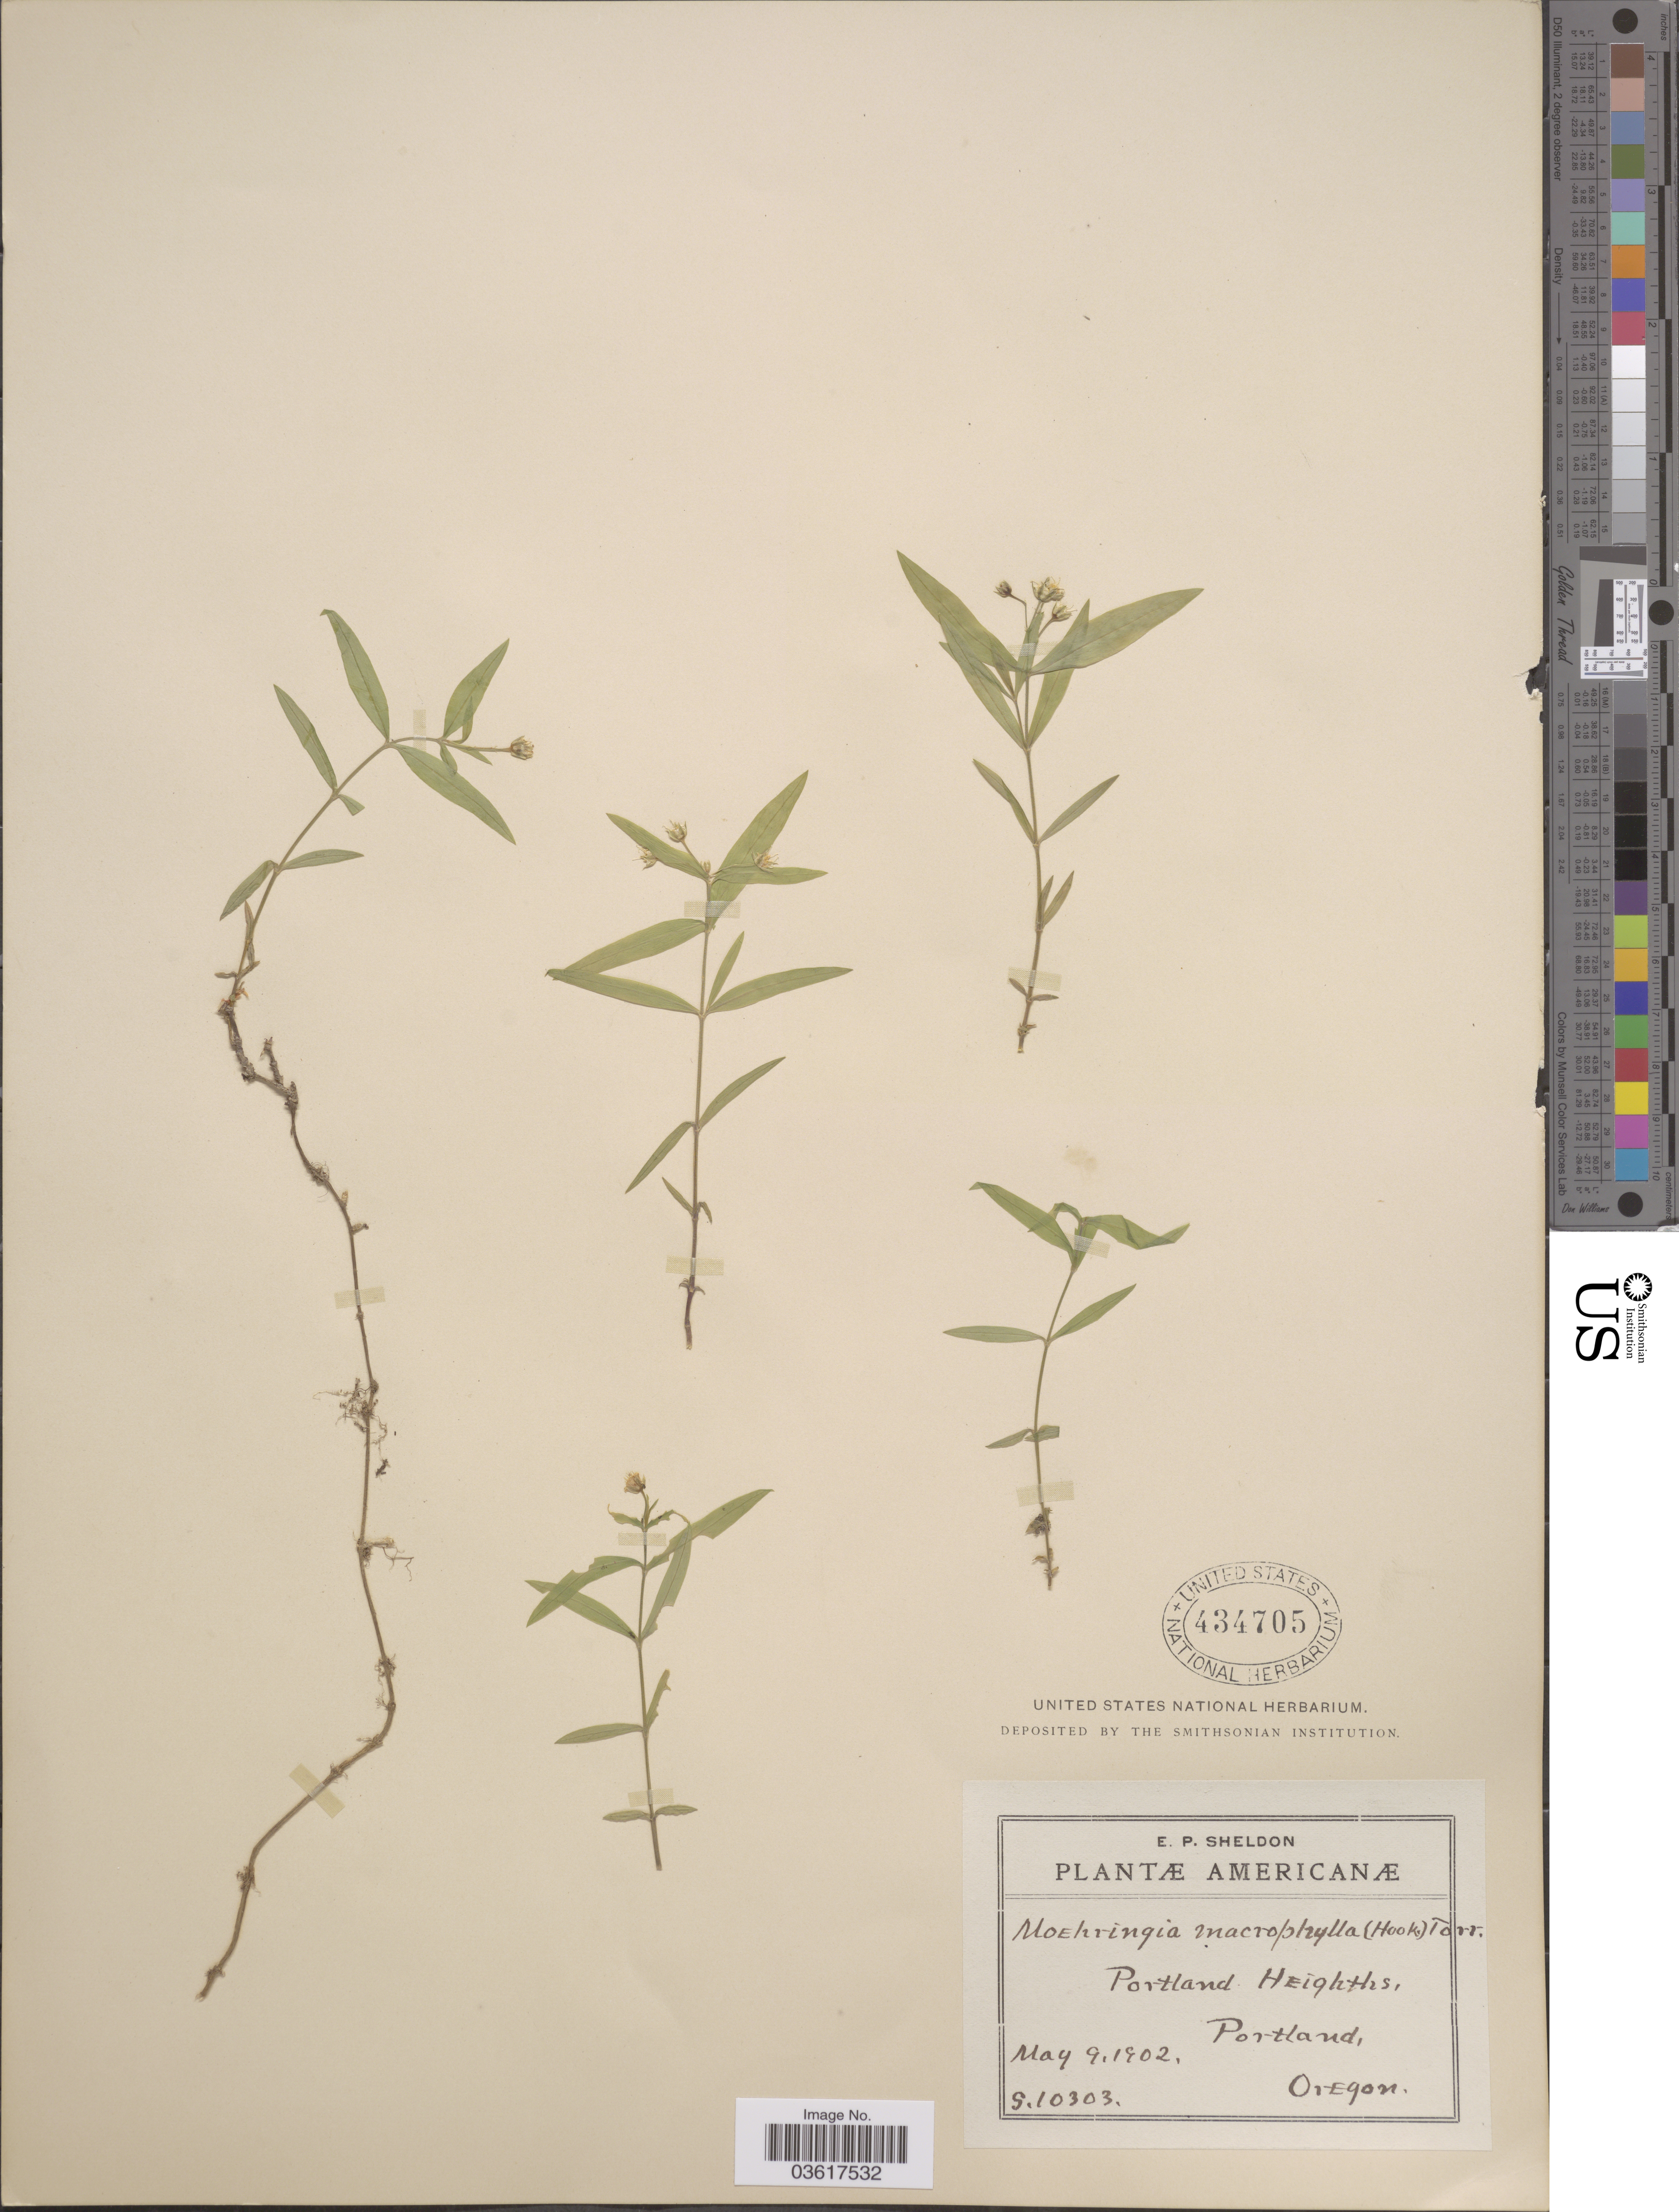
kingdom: Plantae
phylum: Tracheophyta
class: Magnoliopsida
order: Caryophyllales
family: Caryophyllaceae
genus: Moehringia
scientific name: Moehringia macrophylla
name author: (Hook.) Fenzl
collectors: E. P. Sheldon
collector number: S.10303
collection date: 1902-05-09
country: United States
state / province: Oregon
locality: Portland Heights, Portland.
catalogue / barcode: US 434705